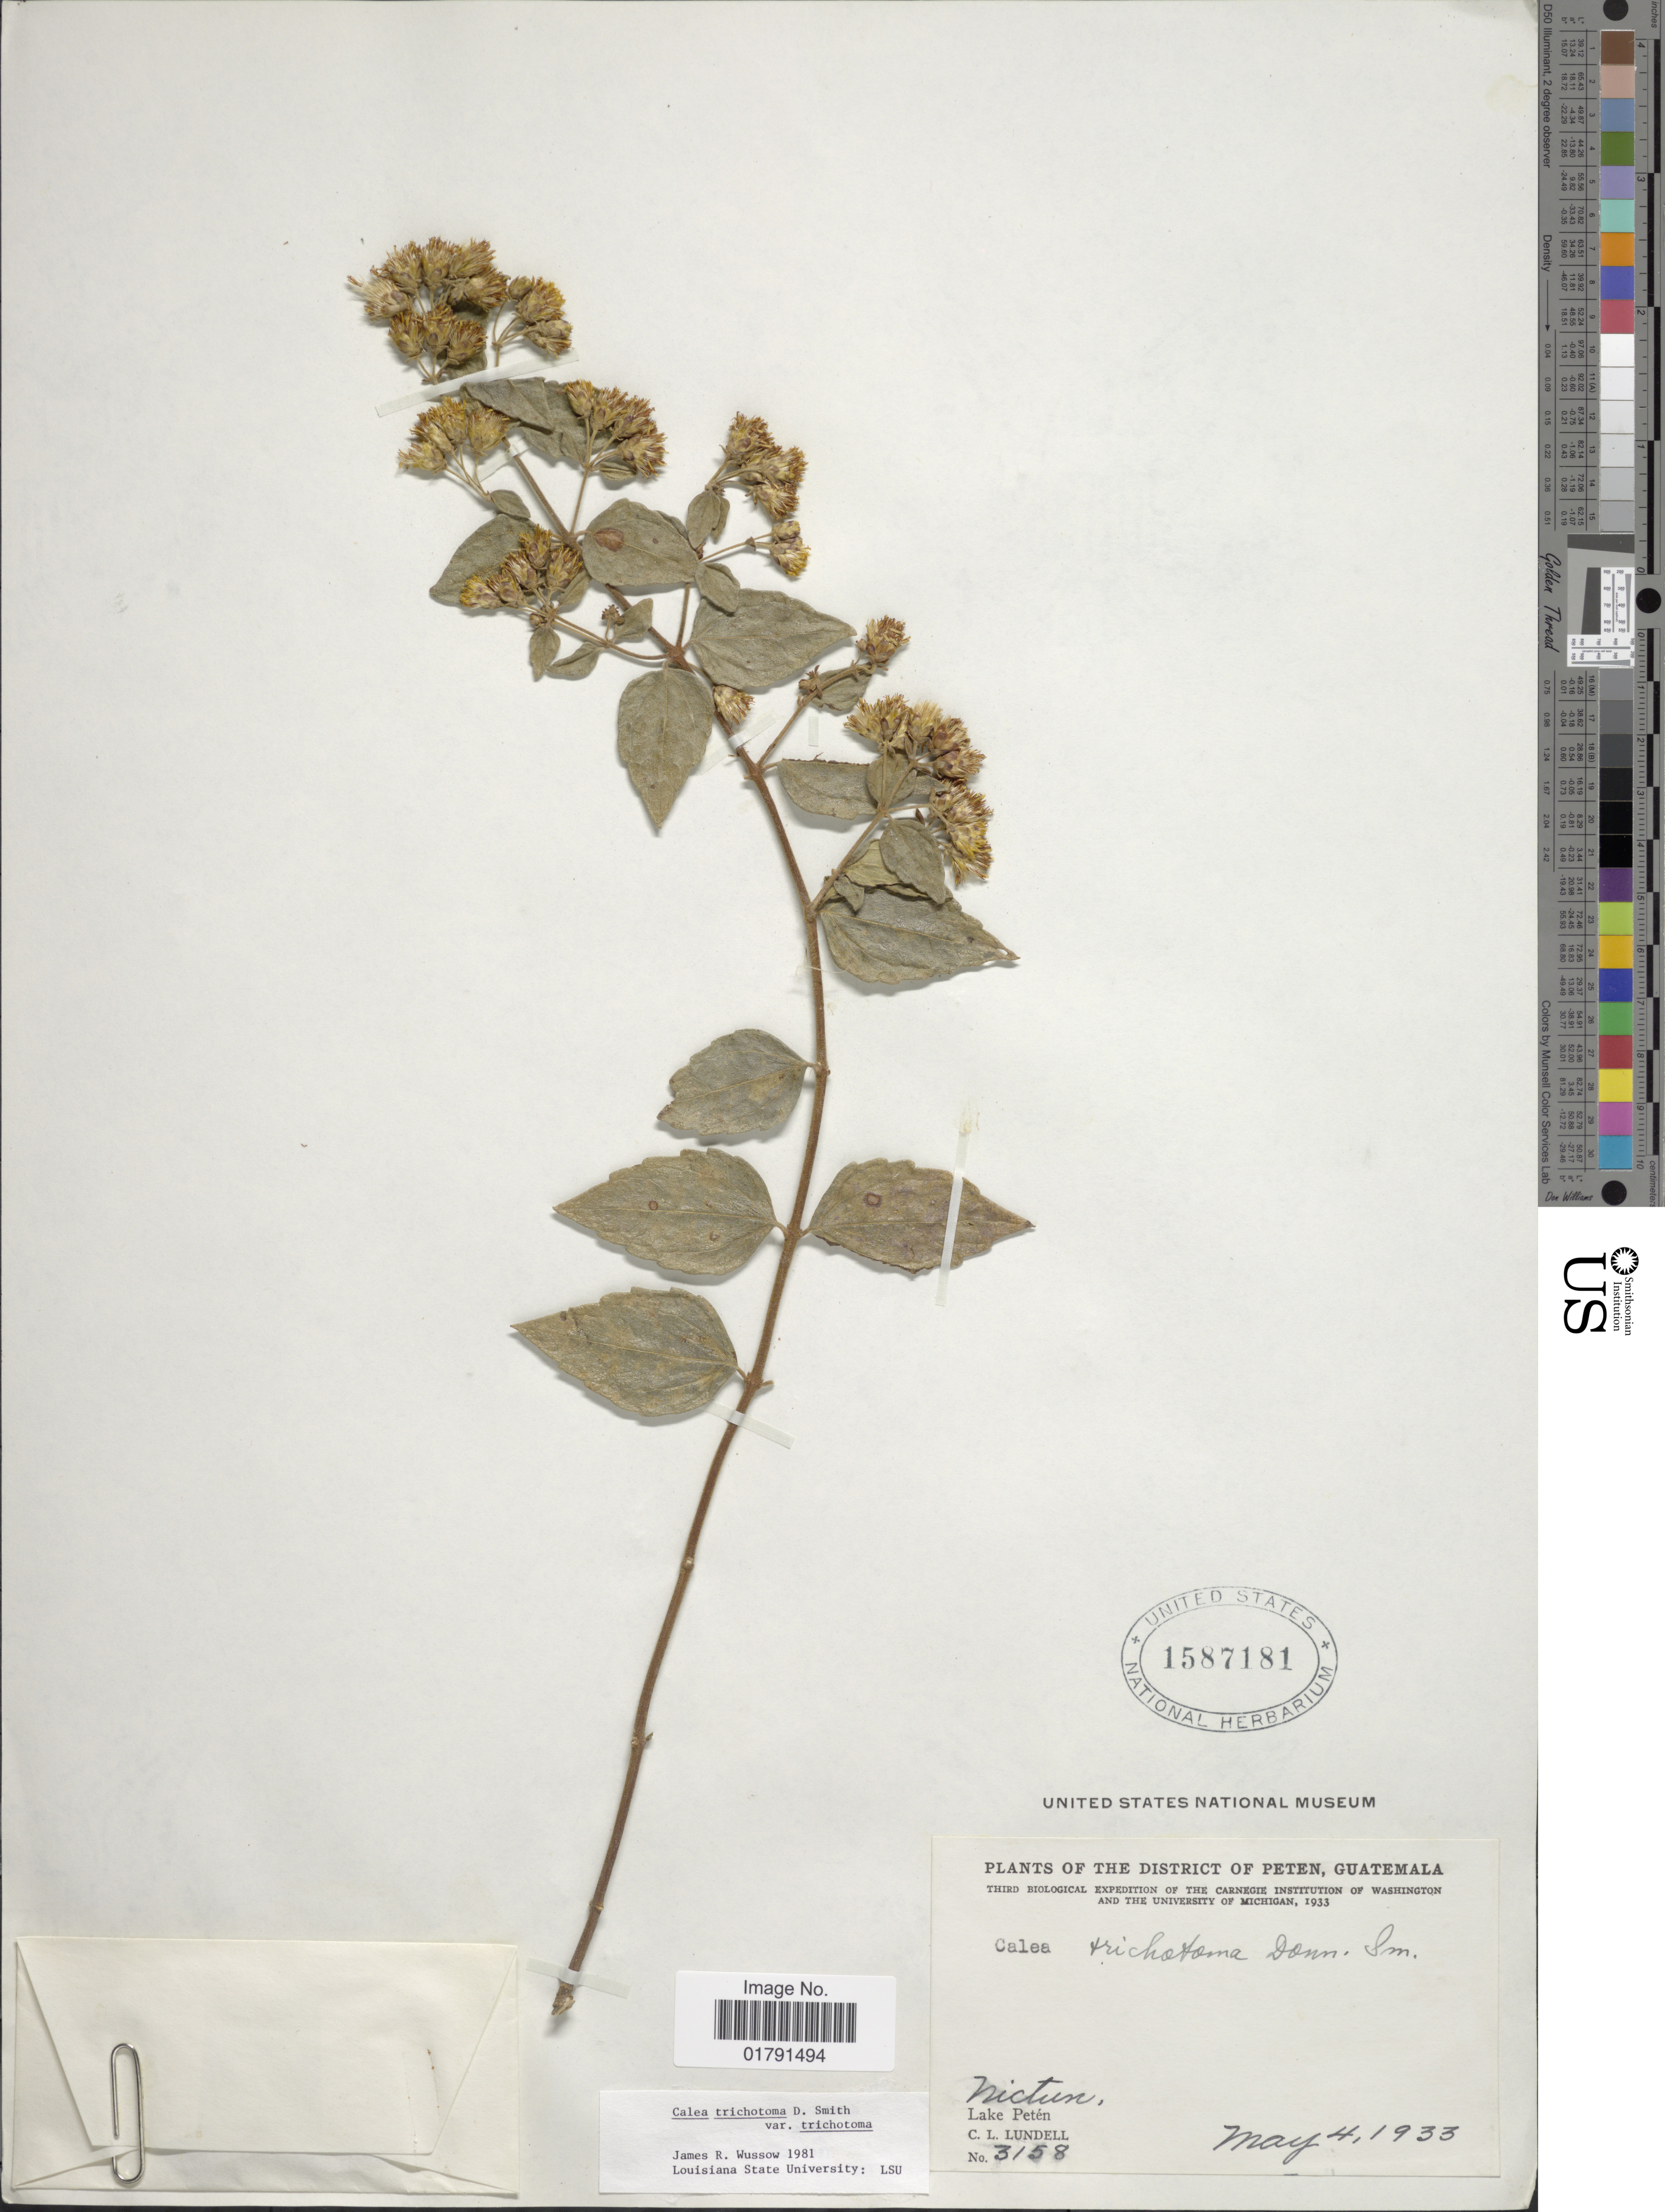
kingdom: Plantae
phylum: Tracheophyta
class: Magnoliopsida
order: Asterales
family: Asteraceae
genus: Calea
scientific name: Calea trichotoma var. trichotoma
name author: Donn. Sm.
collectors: C. L. Lundell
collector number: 3158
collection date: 1933-05-04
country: Guatemala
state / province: El Petén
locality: Nictun, Lake Peten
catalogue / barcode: US 1587181